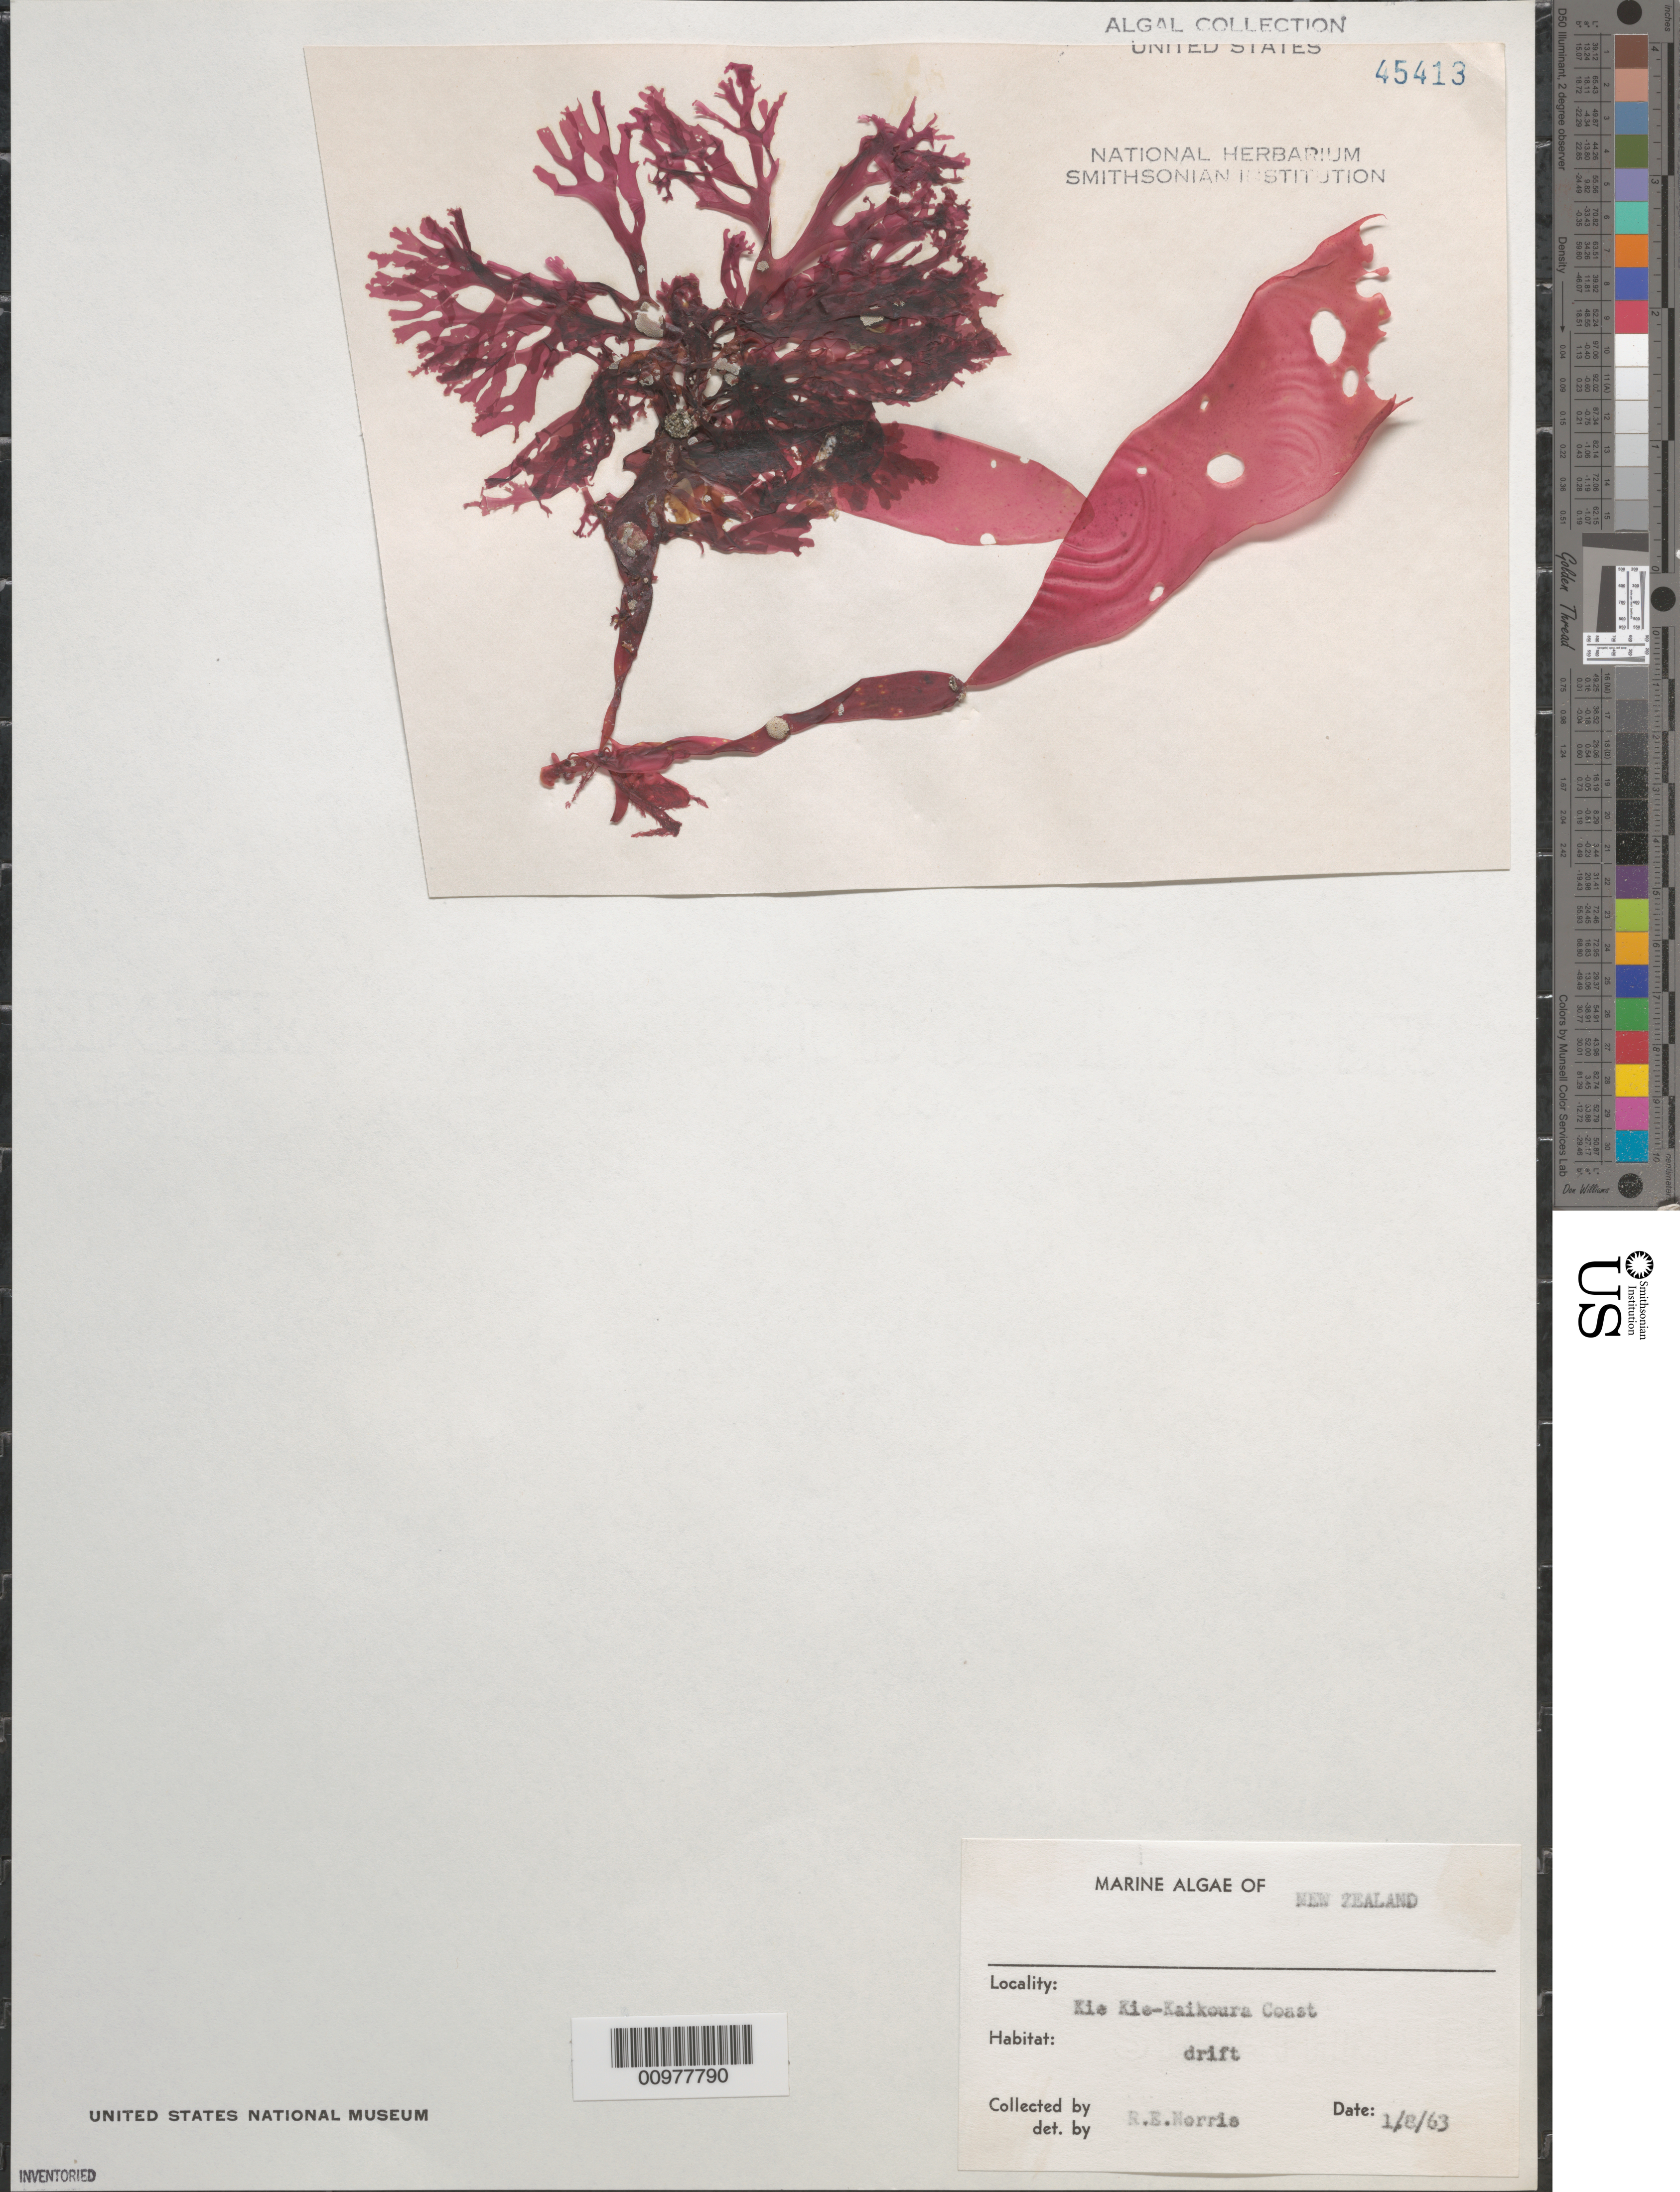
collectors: R. E. Norris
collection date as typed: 08 Jan 1963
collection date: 1963-01-08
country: New Zealand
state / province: Canterbury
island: South Island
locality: Kie Kie-Kaikoura Coast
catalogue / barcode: US 45413